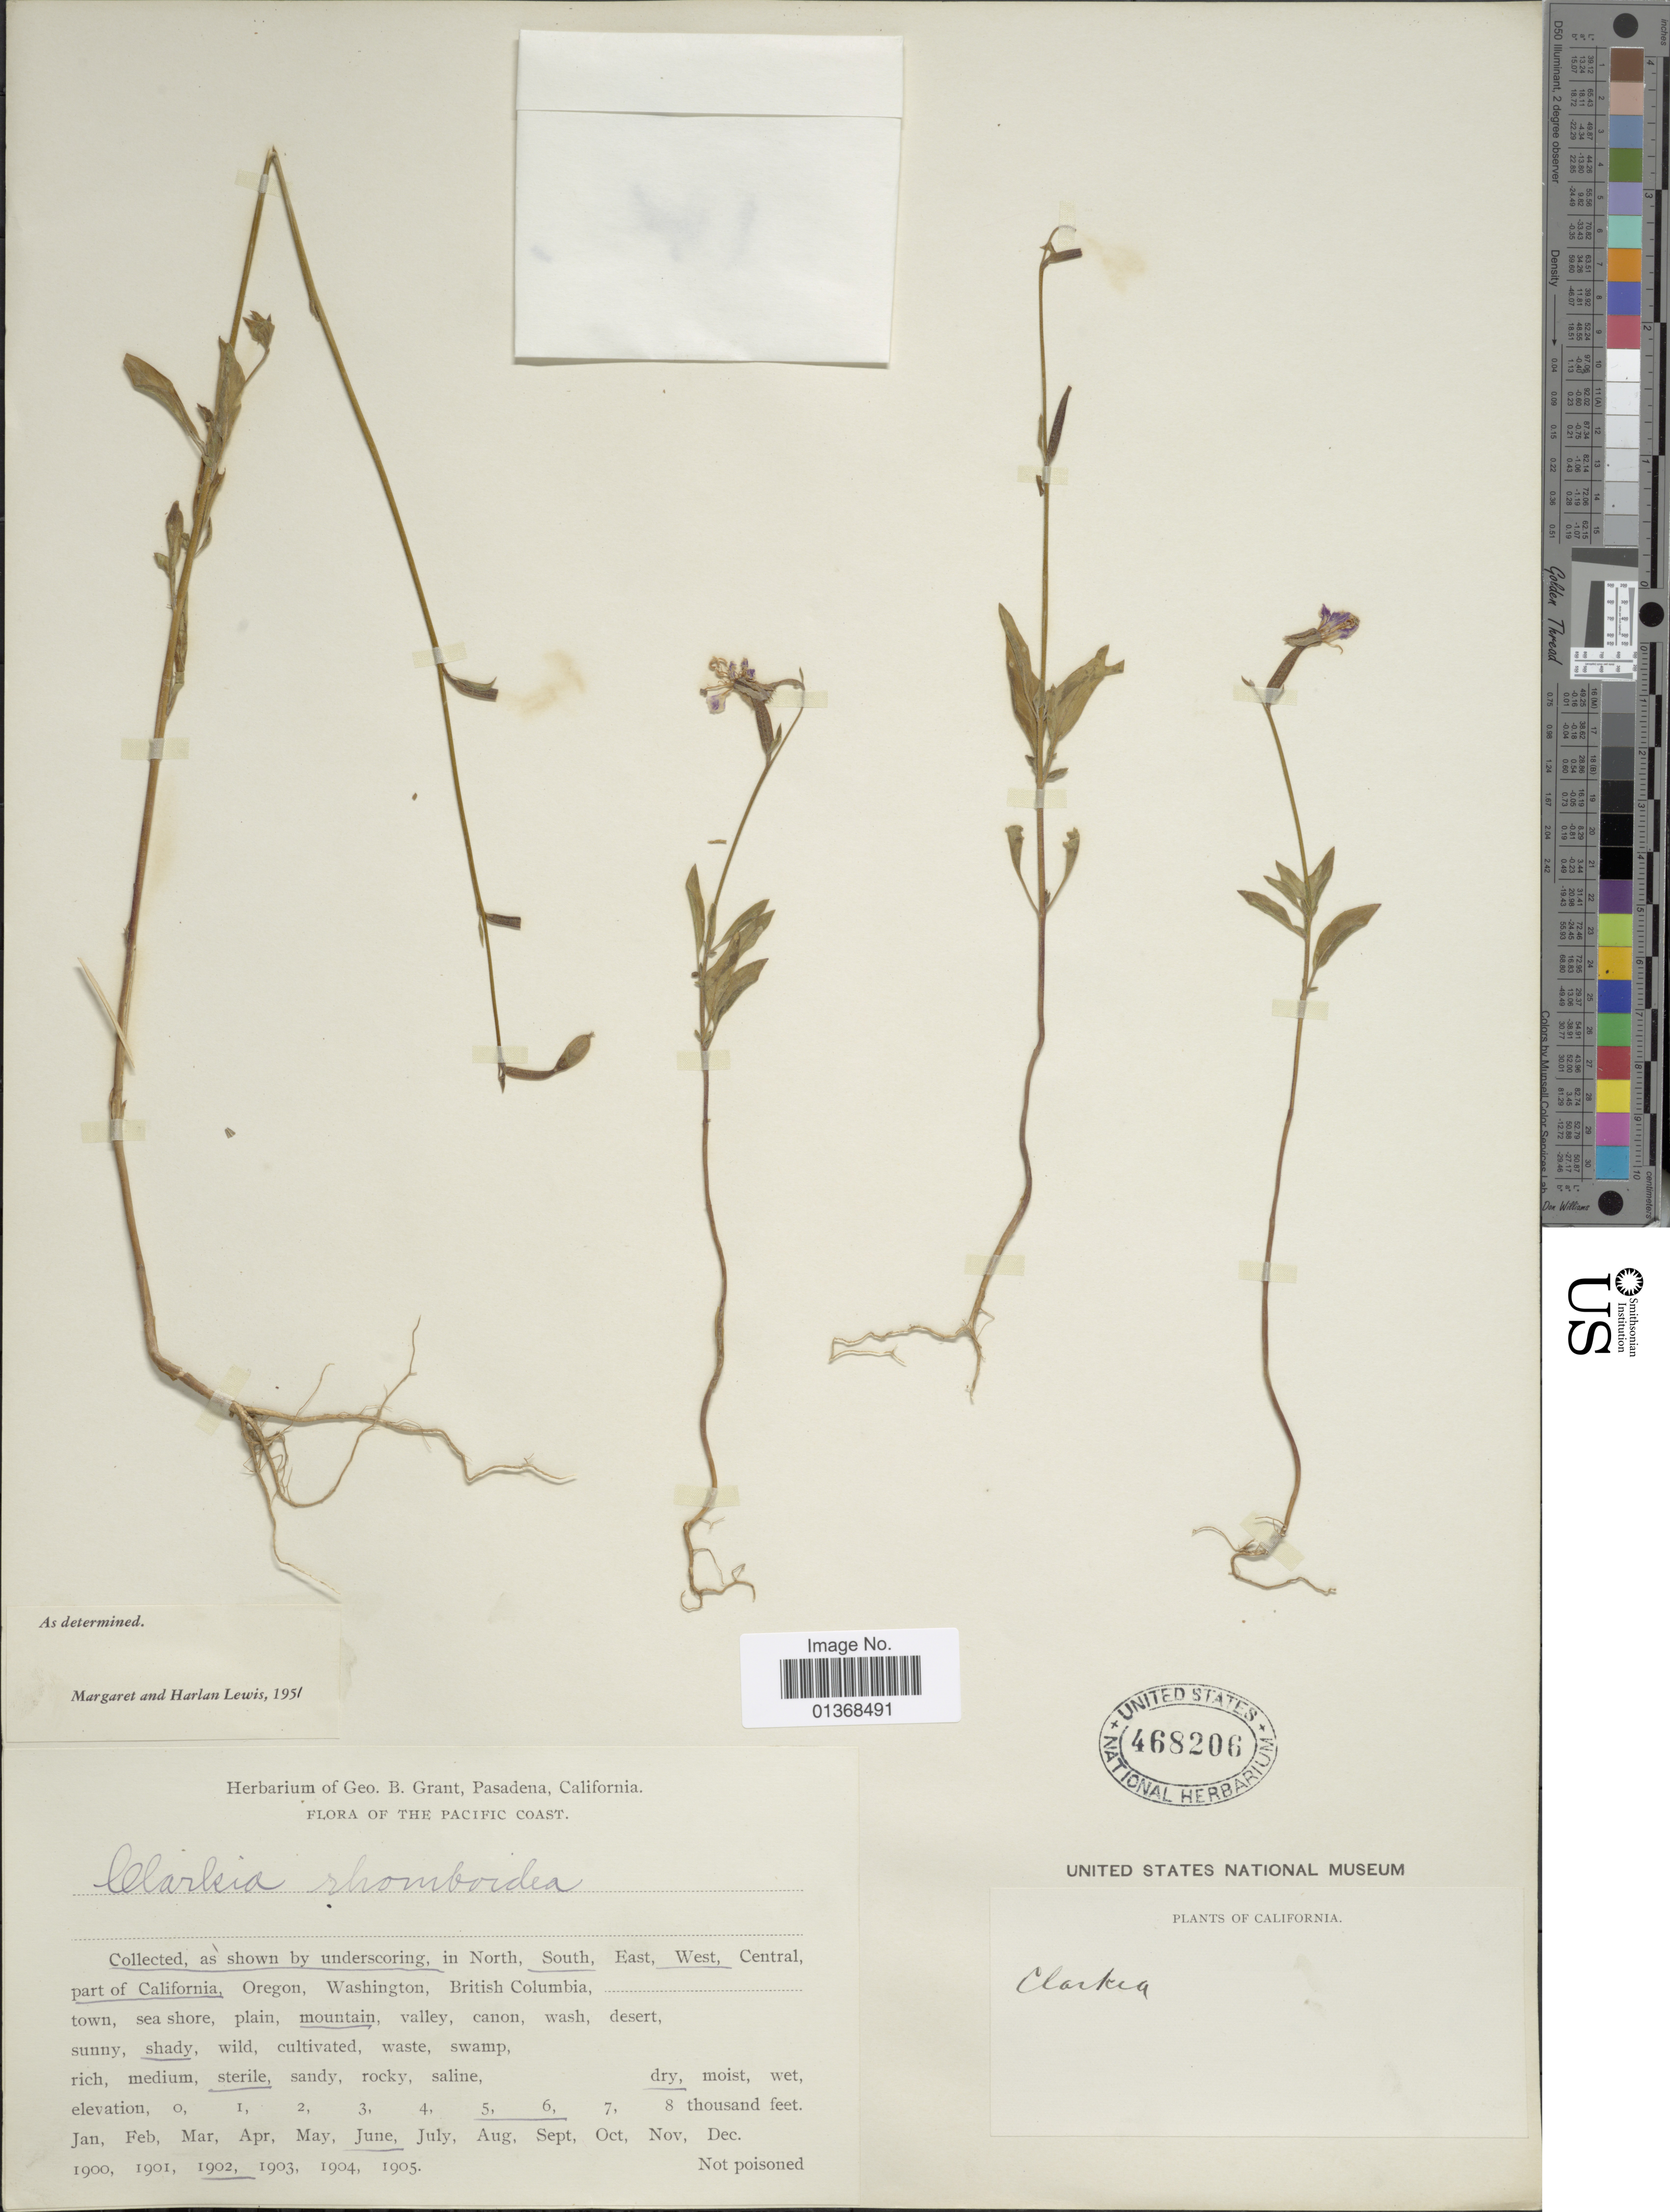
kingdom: Plantae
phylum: Tracheophyta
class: Magnoliopsida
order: Myrtales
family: Onagraceae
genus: Clarkia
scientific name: Clarkia rhomboidea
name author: Douglas ex Hook.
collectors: ex herb. G. B. Grant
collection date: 1900-01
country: United States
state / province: California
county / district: Los Angeles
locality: Pasadena, The Pacific Coast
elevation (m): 305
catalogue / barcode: US 468206